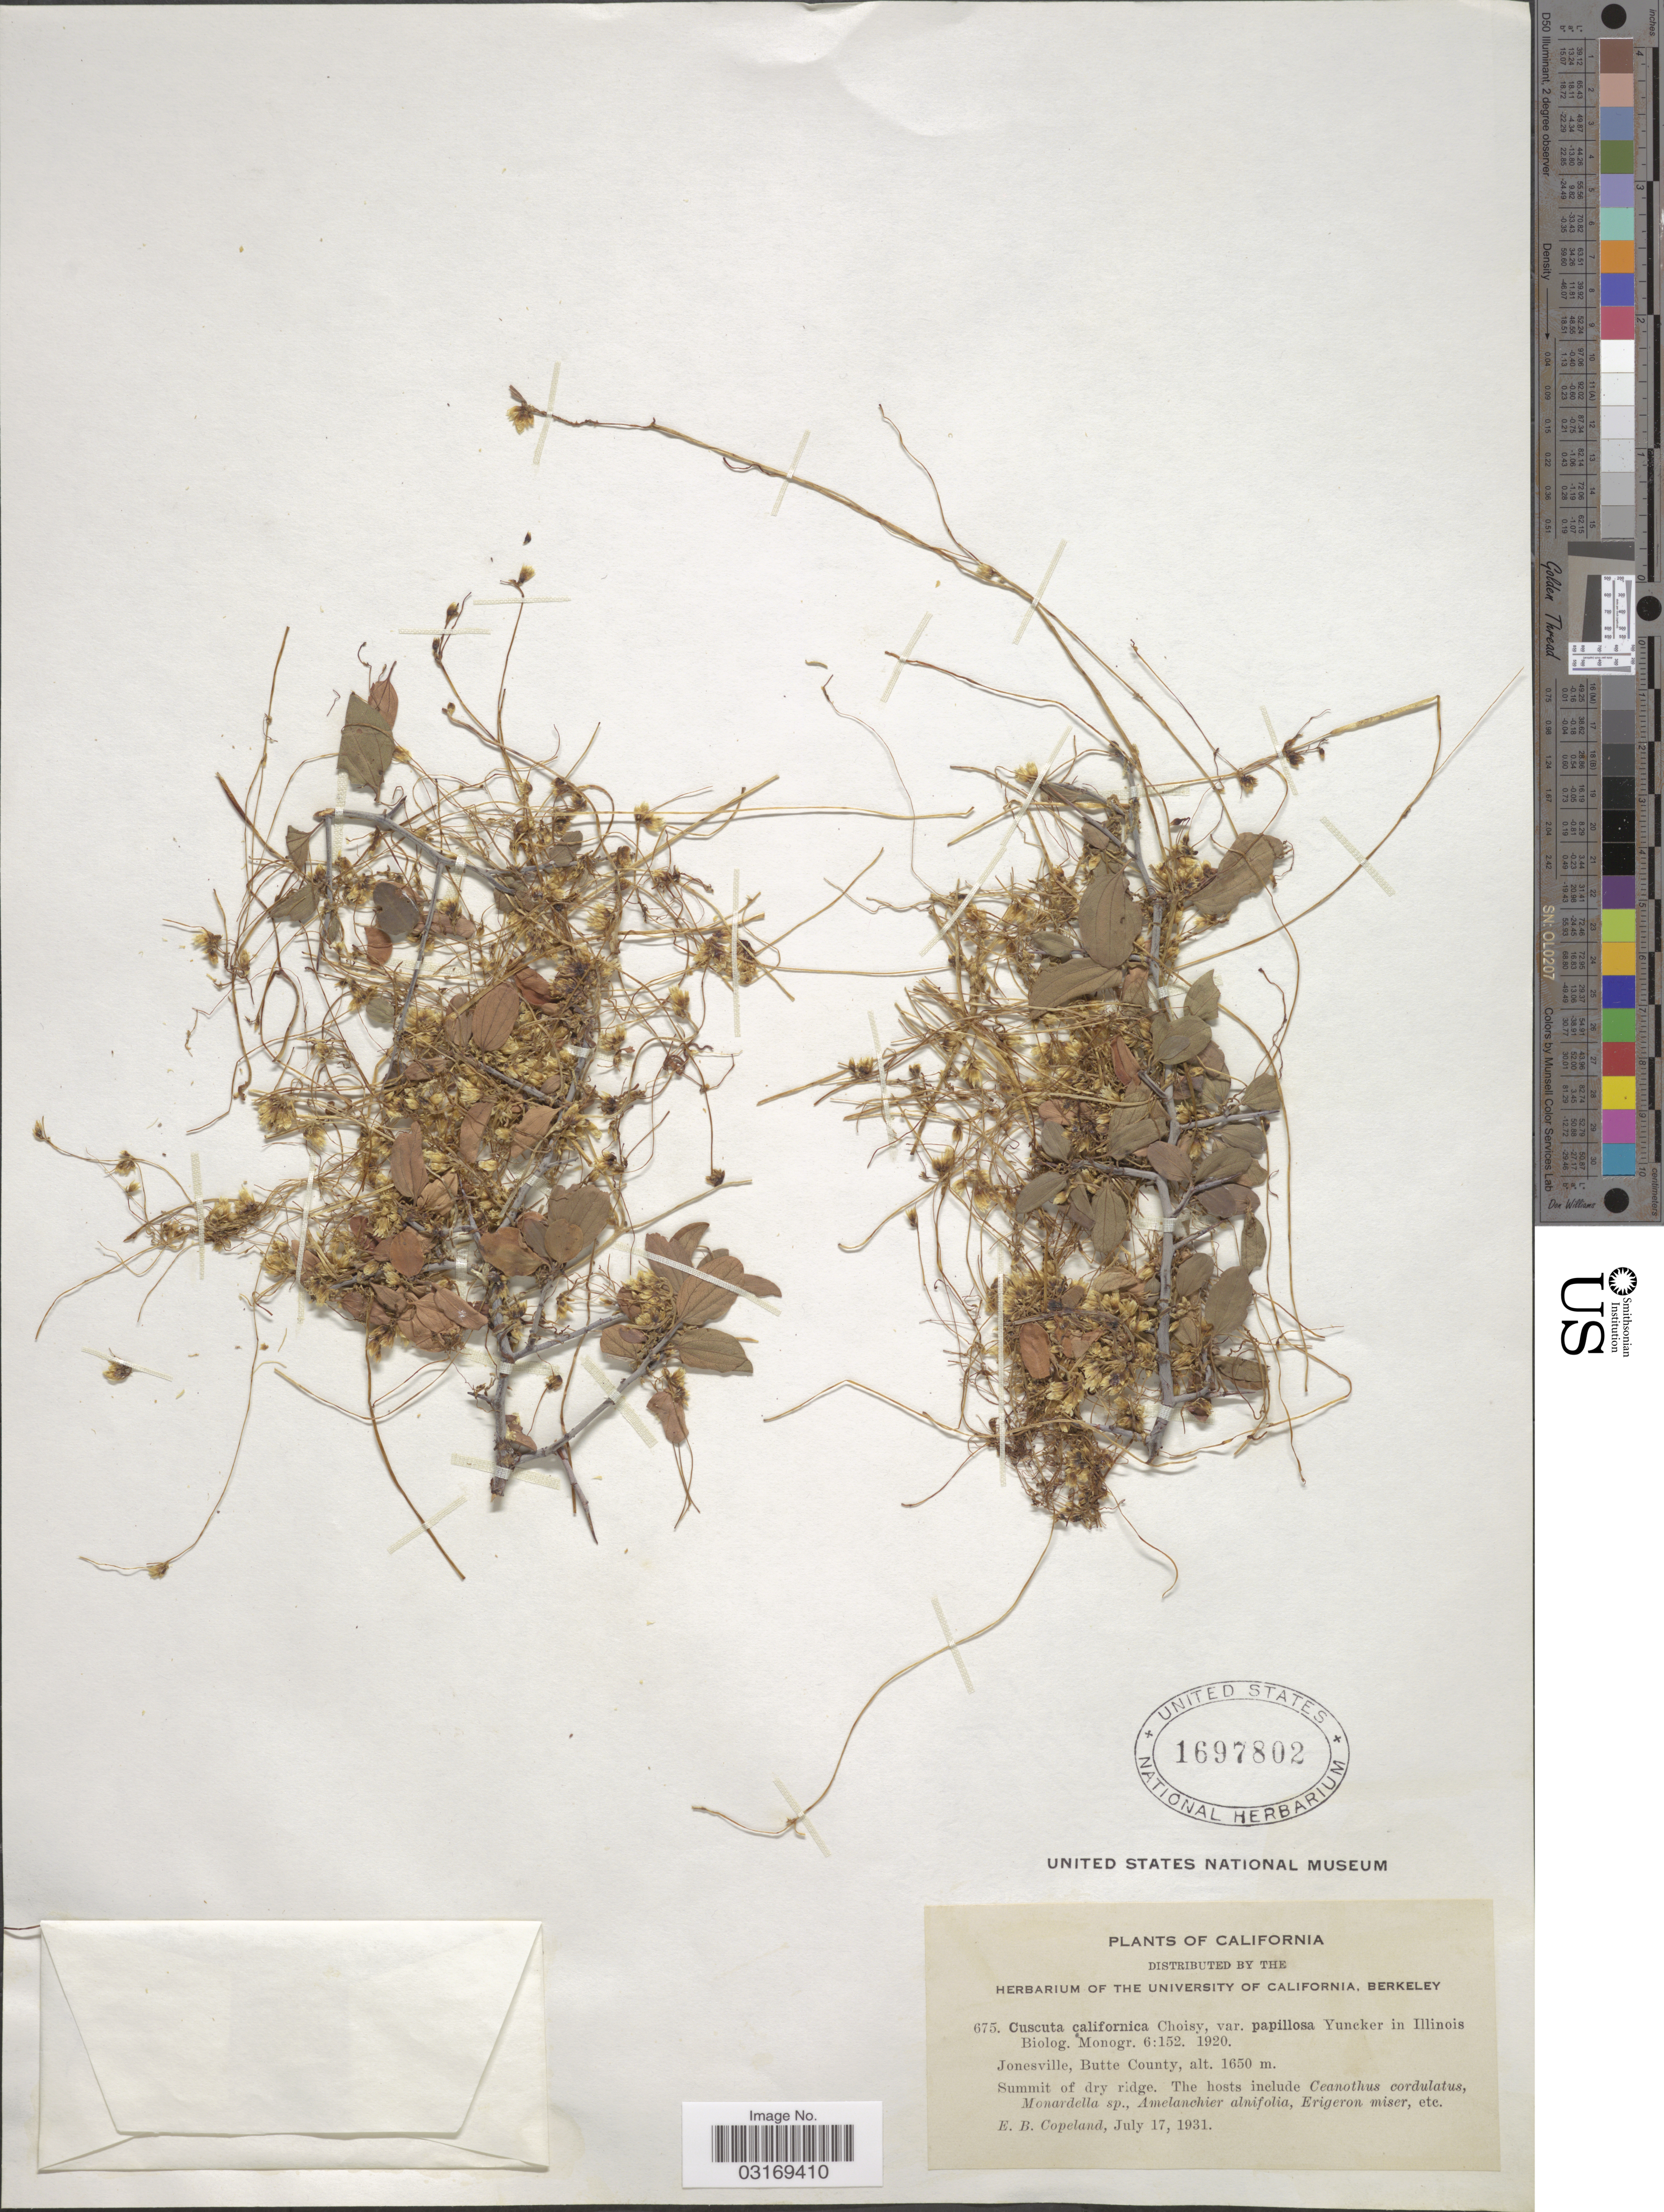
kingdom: Plantae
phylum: Tracheophyta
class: Magnoliopsida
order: Solanales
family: Convolvulaceae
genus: Cuscuta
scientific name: Cuscuta californica var. papillosa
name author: Yunck.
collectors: E. B. Copeland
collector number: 675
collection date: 1931-07-17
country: United States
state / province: California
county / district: Butte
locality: Jonesville, Butte County.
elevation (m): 1650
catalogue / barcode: US 1697802